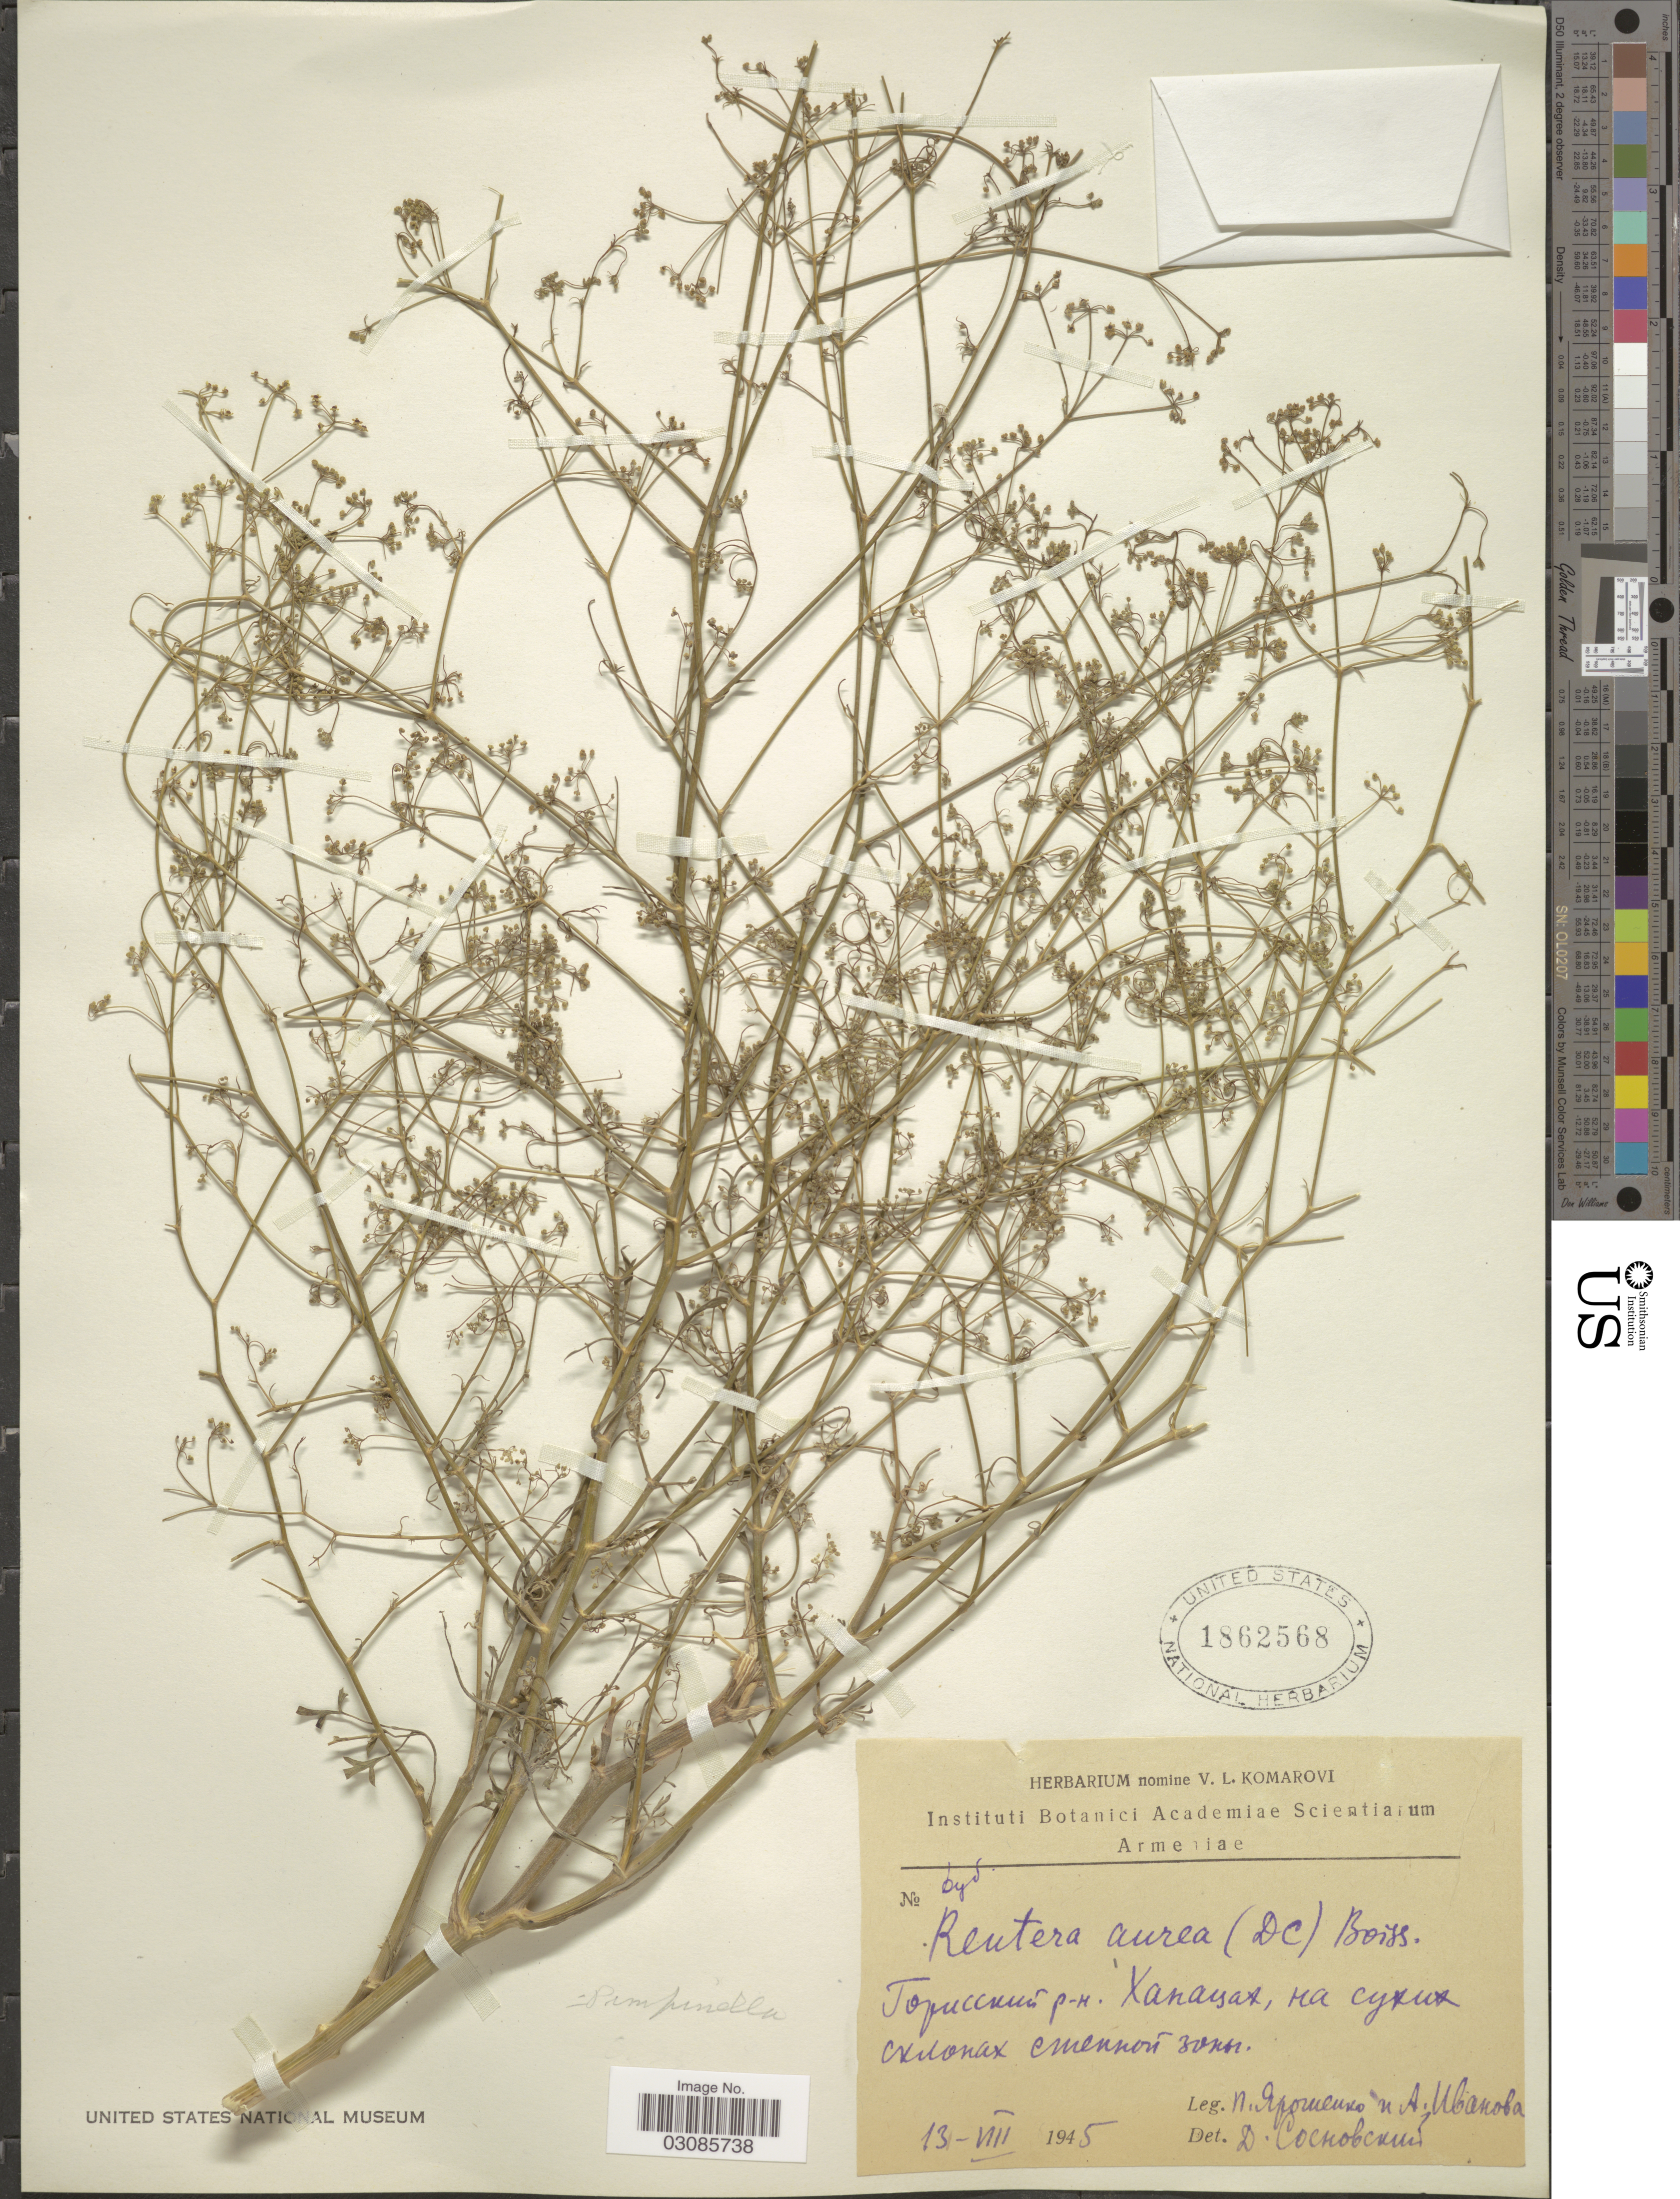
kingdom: Plantae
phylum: Tracheophyta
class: Magnoliopsida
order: Apiales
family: Apiaceae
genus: Pimpinella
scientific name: Pimpinella aurea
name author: DC.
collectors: N. Apumenko & A. Ubanoba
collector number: by5*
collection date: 1945-08-13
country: Armenia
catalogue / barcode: US 1862568